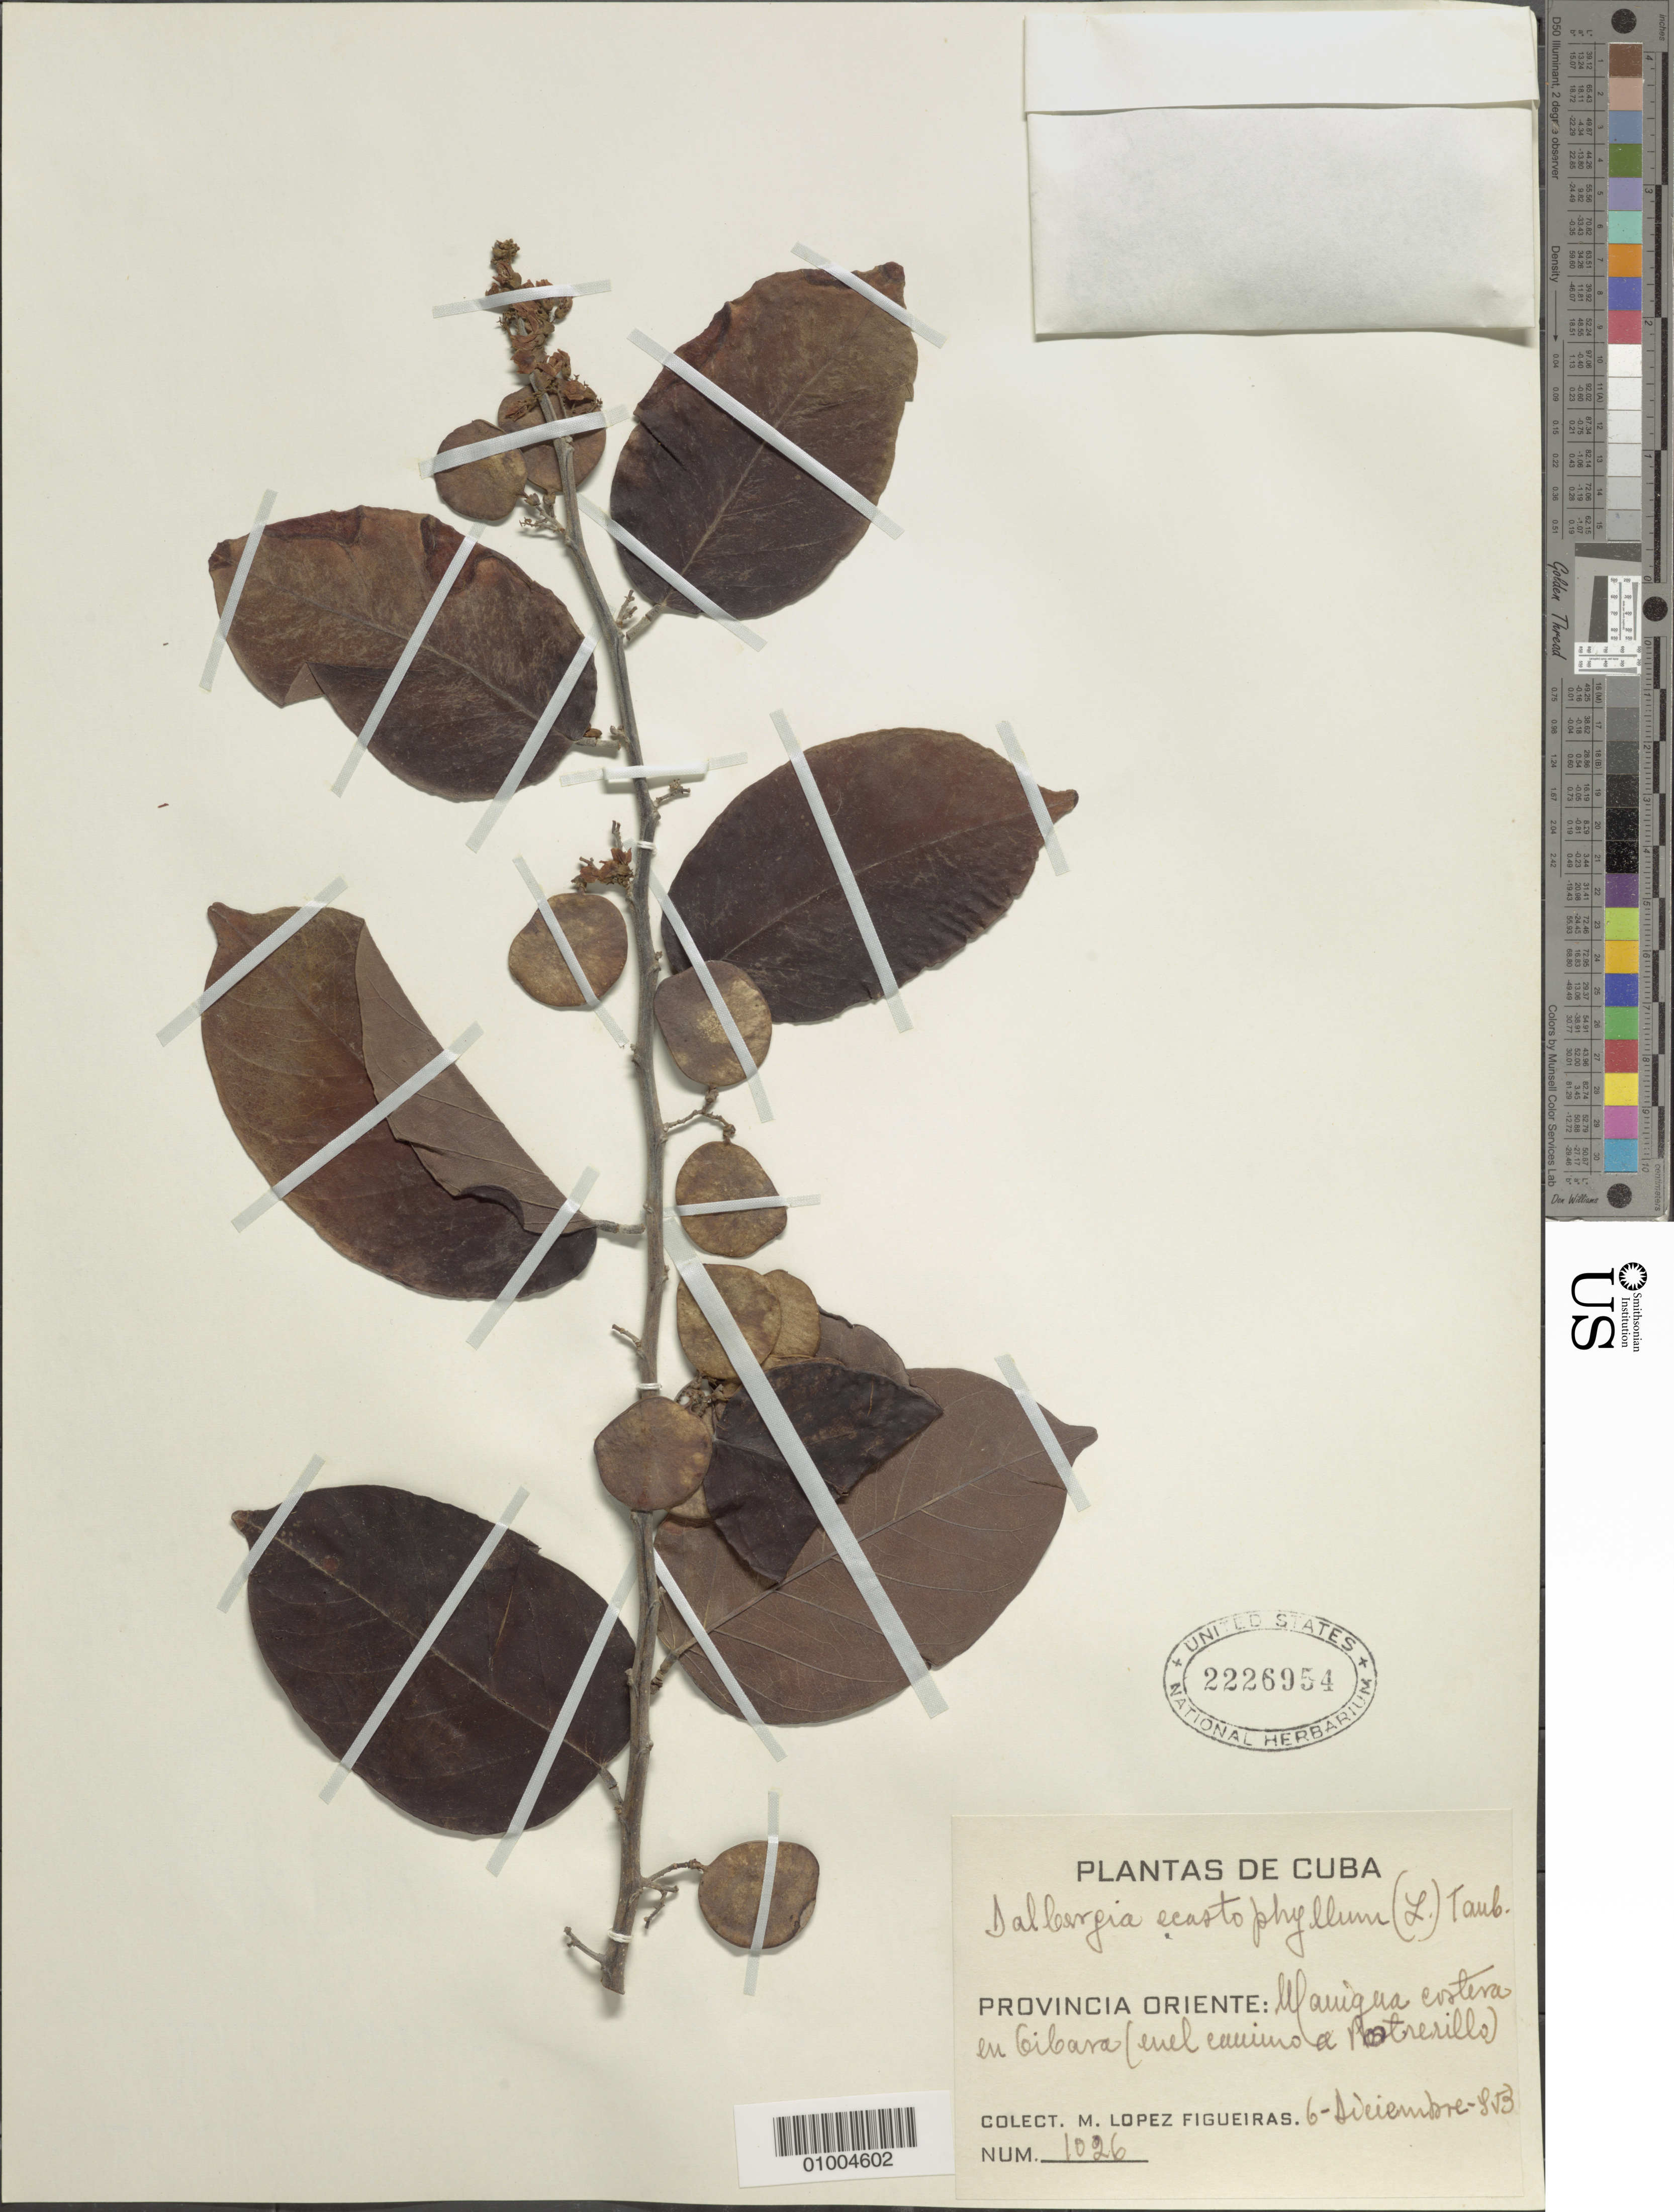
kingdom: Plantae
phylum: Tracheophyta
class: Magnoliopsida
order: Fabales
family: Fabaceae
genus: Dalbergia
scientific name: Dalbergia ecastaphyllum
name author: (L.) Taub.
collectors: M. López Figueiras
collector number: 1026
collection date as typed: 06 Nov 1913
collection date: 1913-11-06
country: Cuba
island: Cuba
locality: Oriente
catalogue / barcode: US 2226954